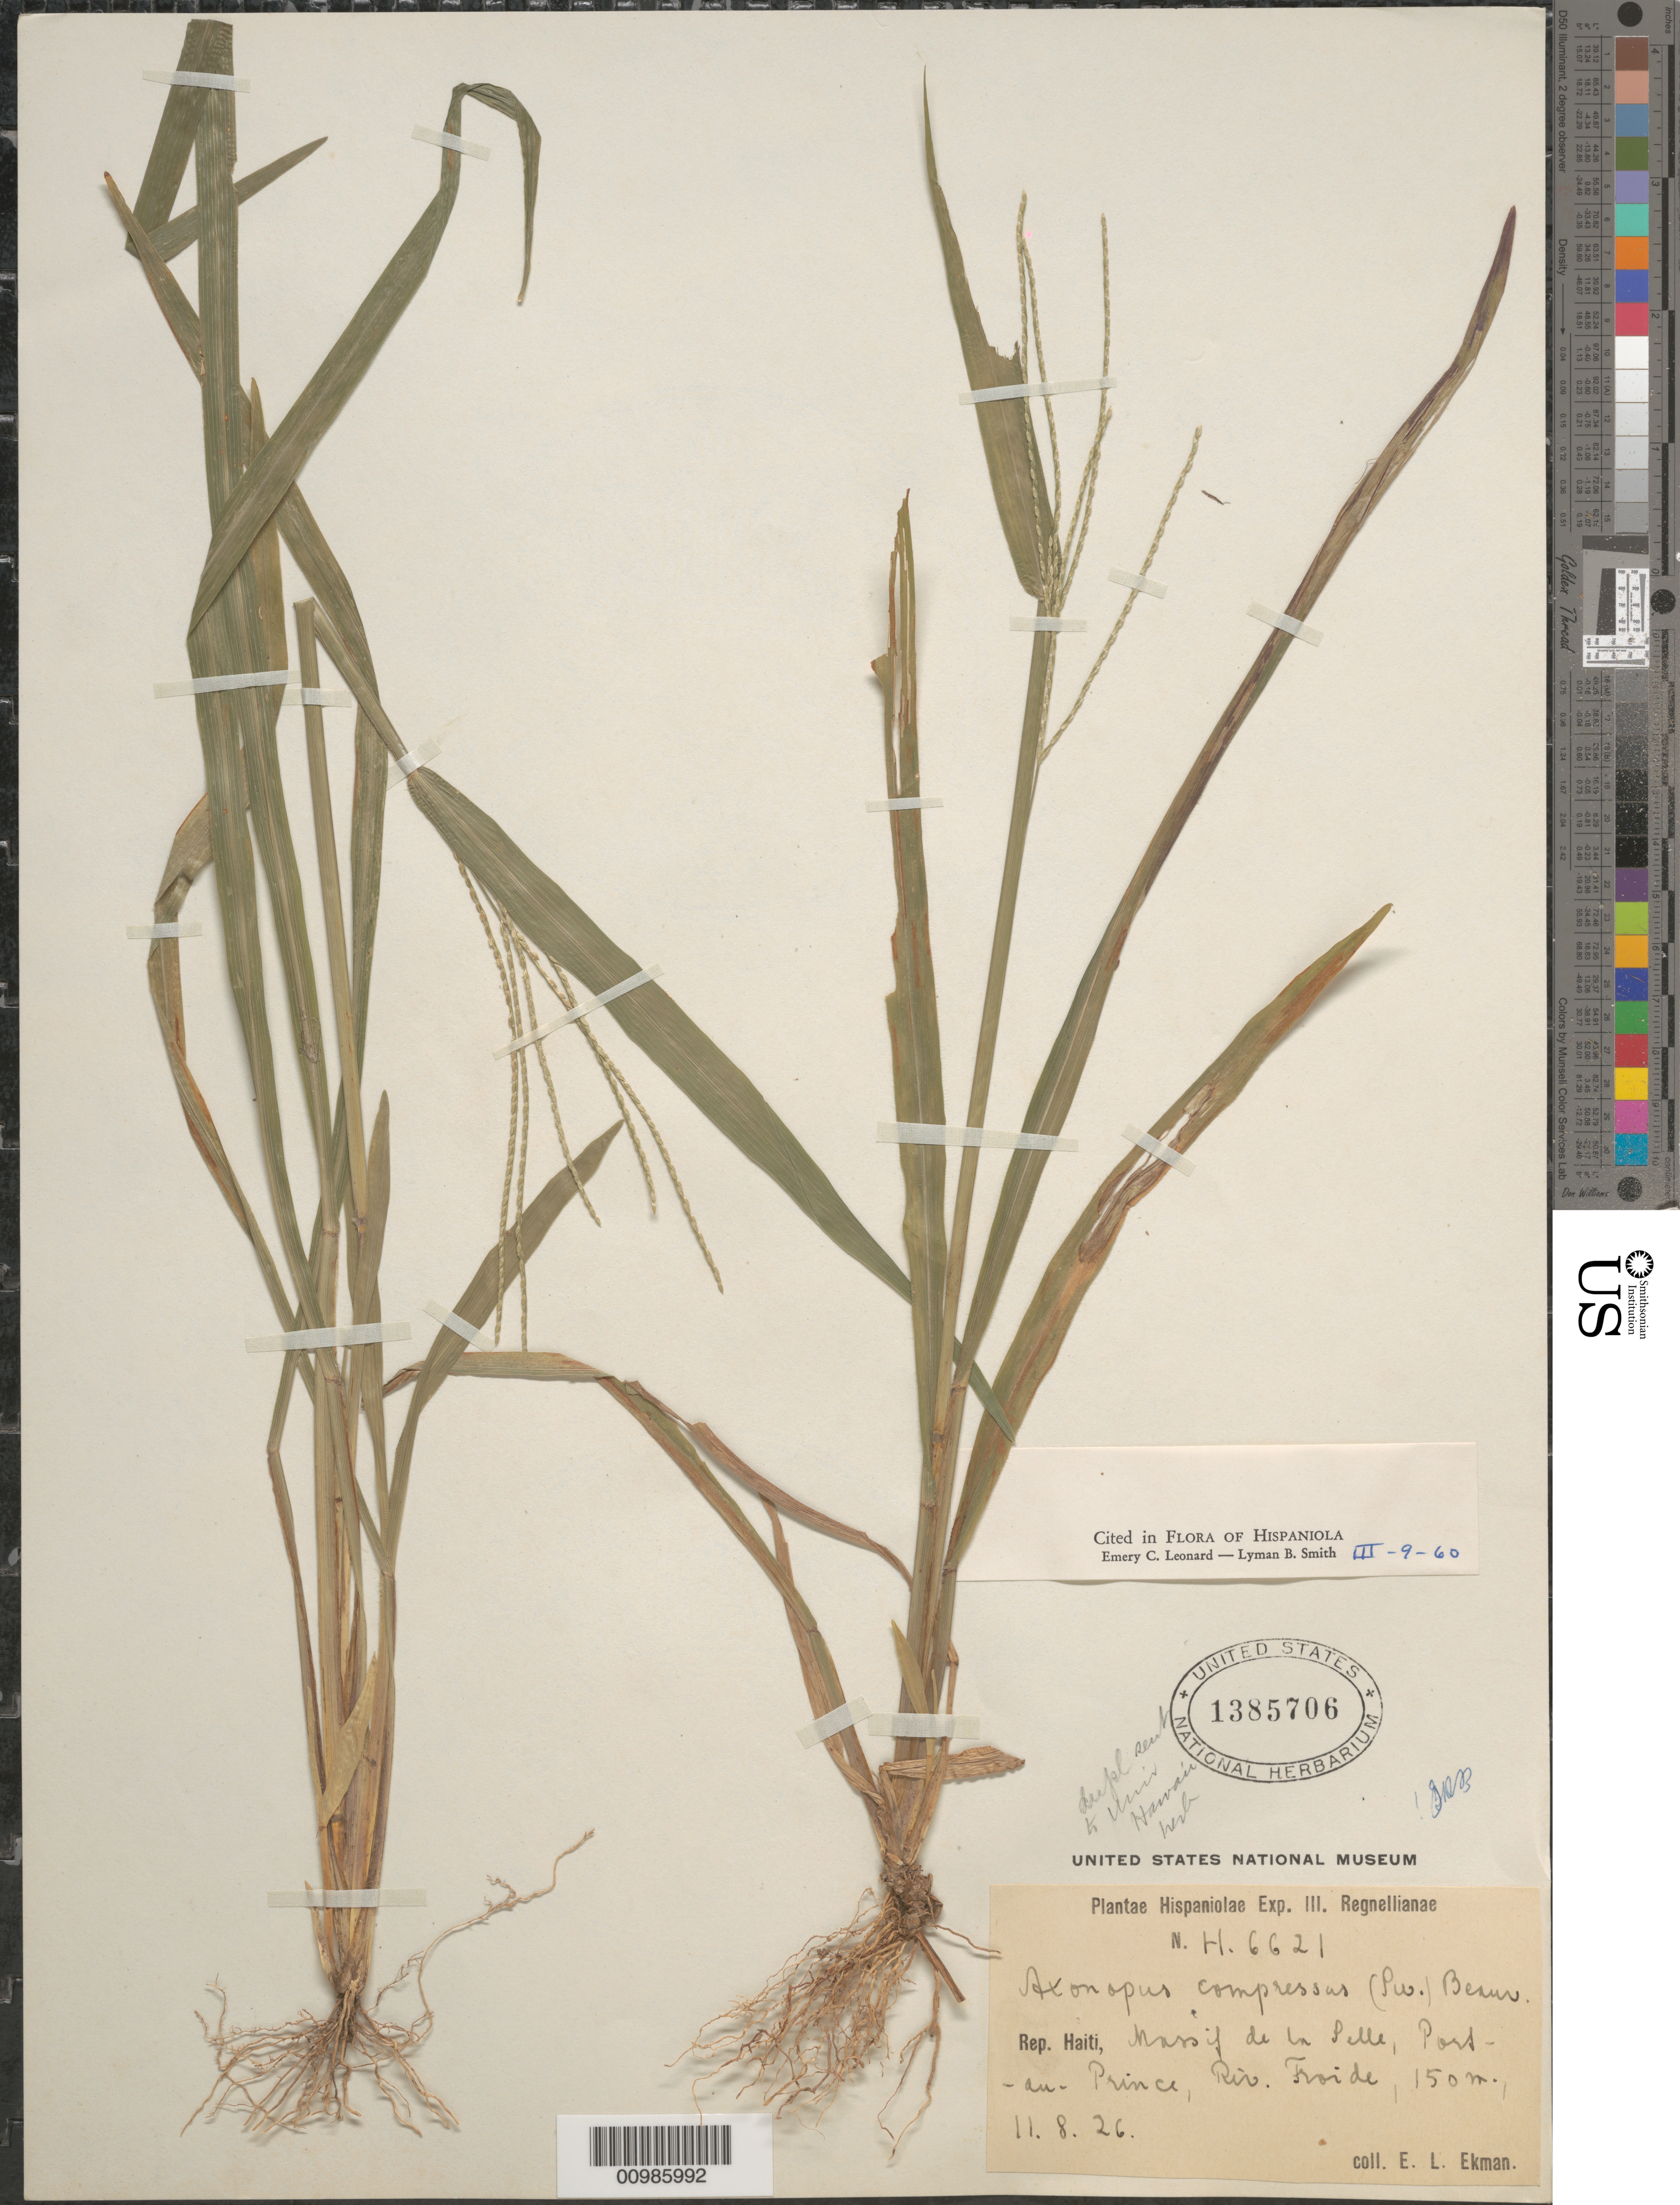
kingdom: Plantae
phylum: Tracheophyta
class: Liliopsida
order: Poales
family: Poaceae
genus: Axonopus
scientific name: Axonopus compressus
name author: (Sw.) P. Beauv.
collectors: E. L. Ekman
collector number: H 6621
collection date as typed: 11 Aug 1926 to 08 Nov 1926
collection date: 1926-08-11/1926-11-08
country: Haiti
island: Hispaniola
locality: Massif de la Pelle, Port-au-Prince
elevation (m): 150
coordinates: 0 N, 0 E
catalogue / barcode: US 1385706